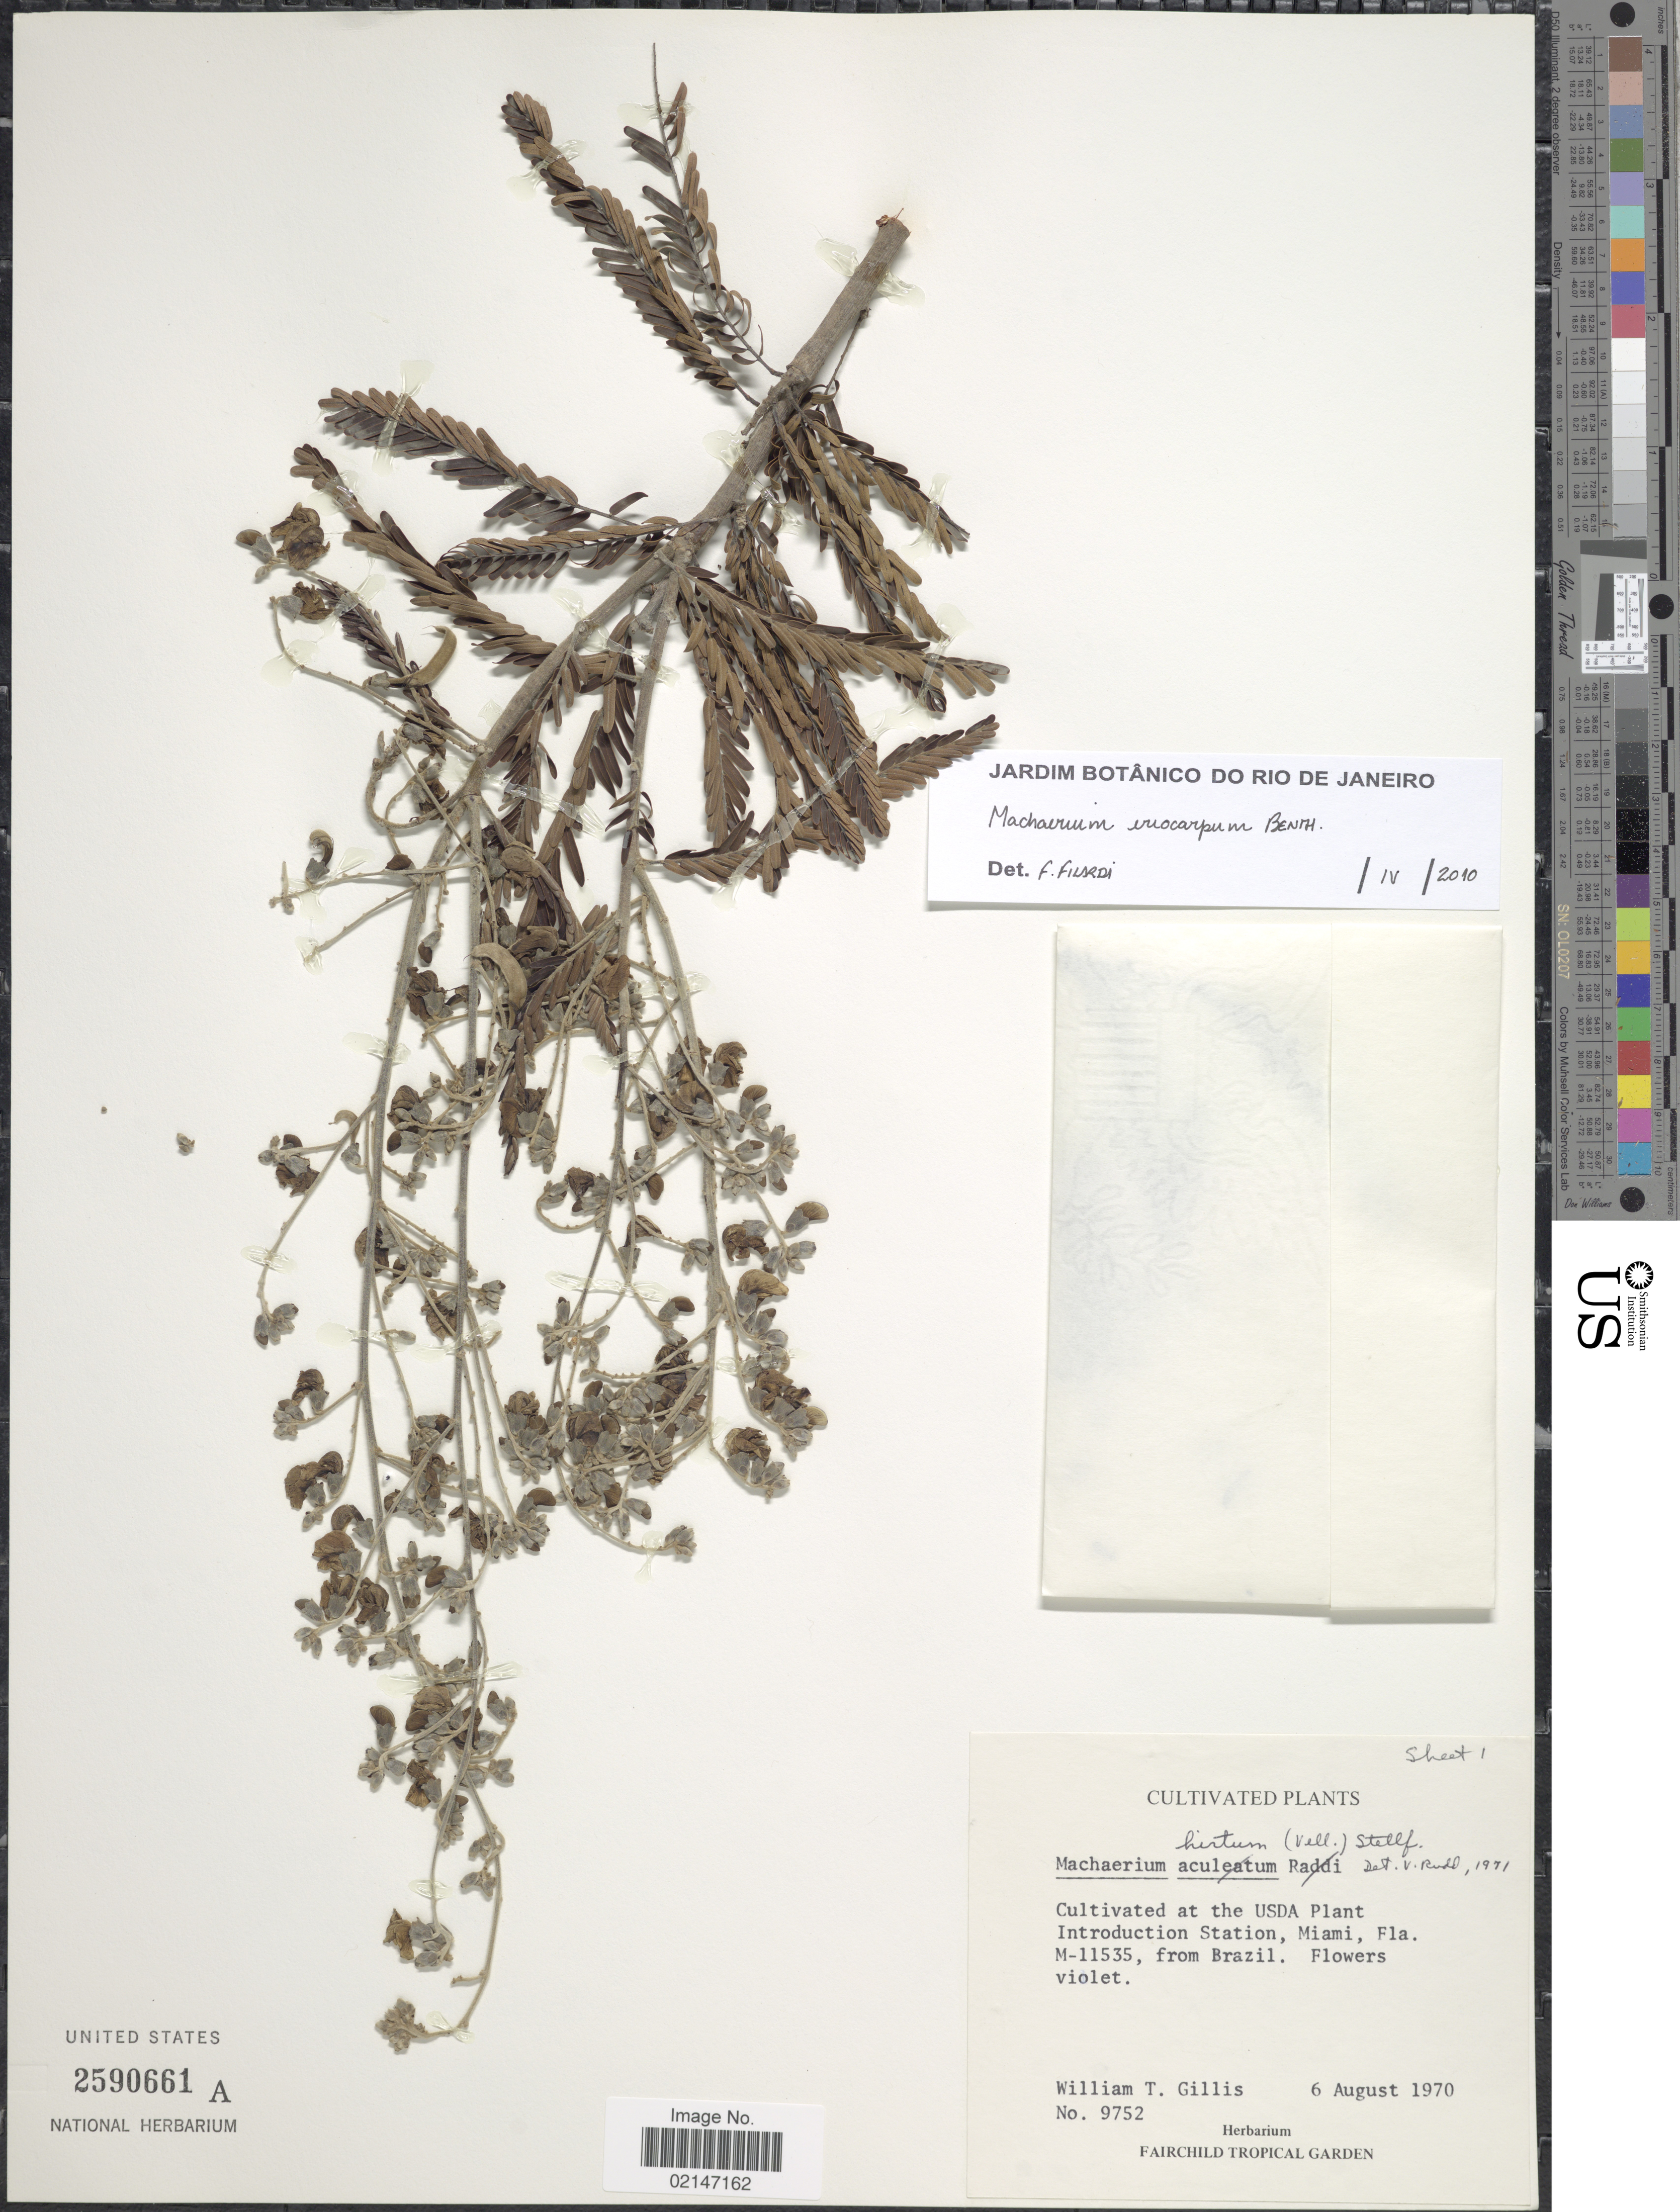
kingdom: Plantae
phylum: Tracheophyta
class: Magnoliopsida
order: Fabales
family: Fabaceae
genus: Machaerium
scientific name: Machaerium eriocarpum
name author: Benth.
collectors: W. T. Gillis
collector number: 9752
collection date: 1970-08-06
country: United States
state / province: Florida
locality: Cutivated at the USDA Plant Introduction Station, Miami, Fla. M-11535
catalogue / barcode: US 2590661A